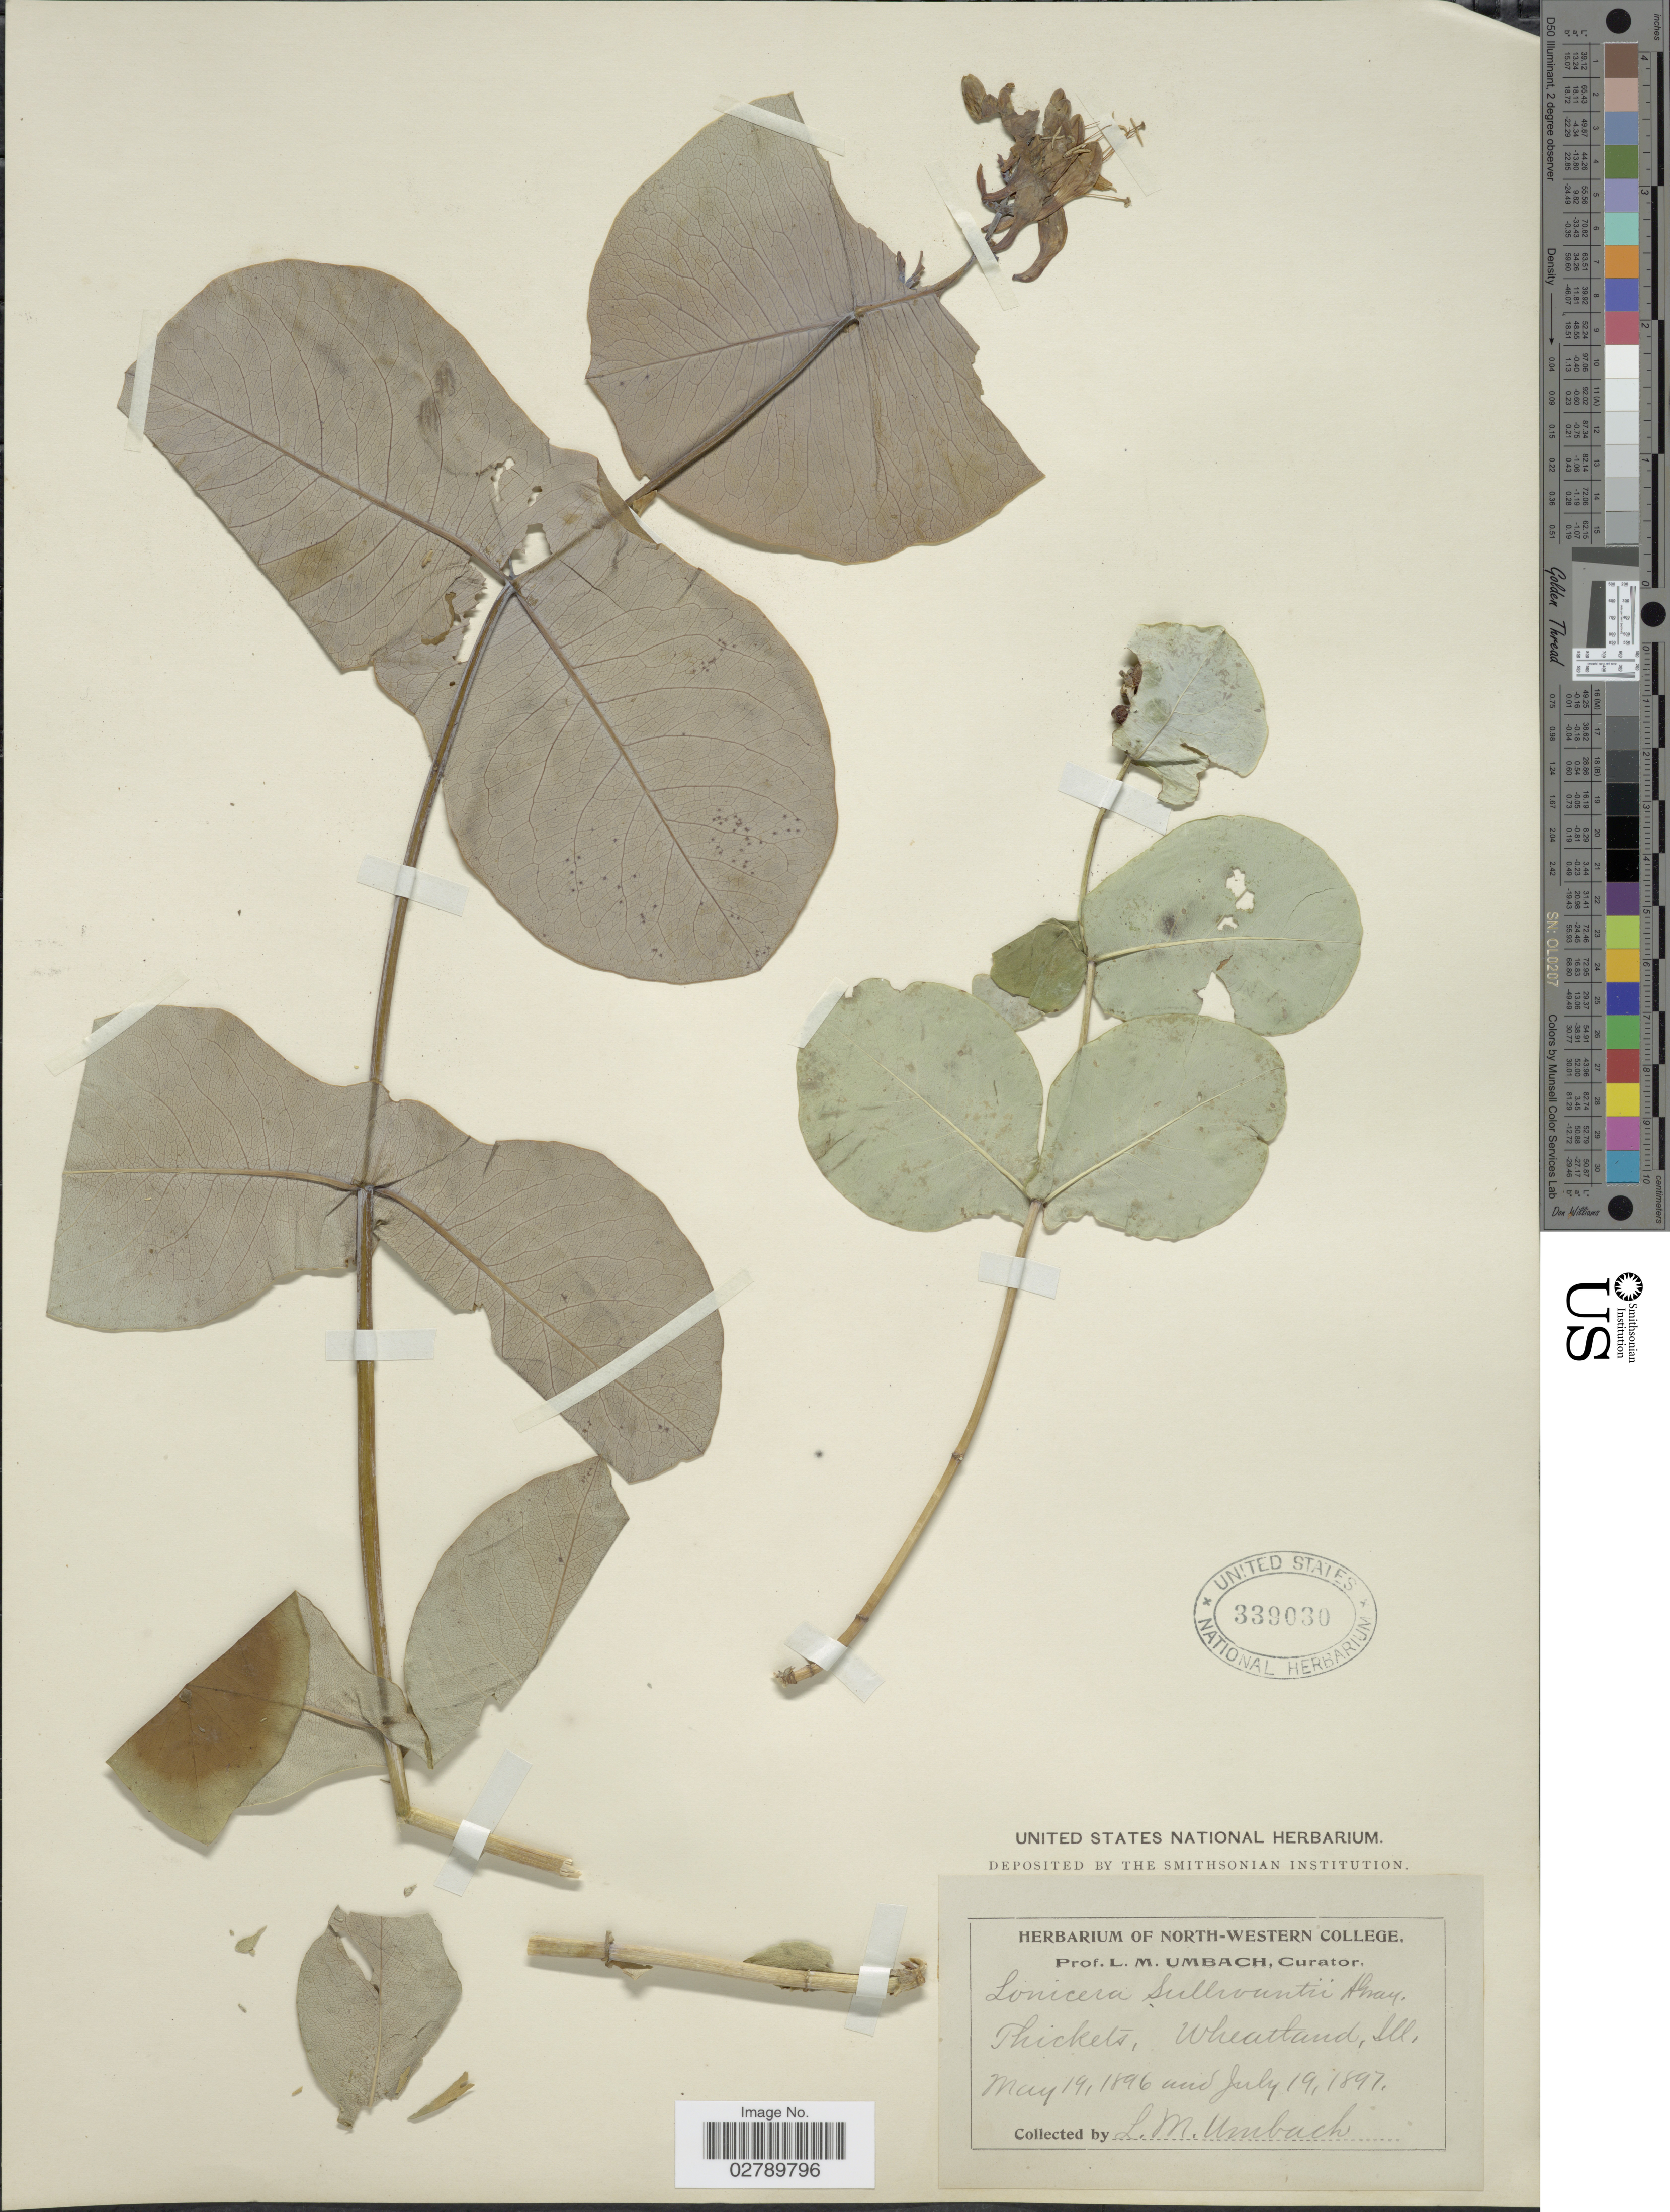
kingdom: Plantae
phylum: Tracheophyta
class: Magnoliopsida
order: Dipsacales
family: Caprifoliaceae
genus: Lonicera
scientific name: Lonicera prolifera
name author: (O. Kirchner) Booth ex Rehder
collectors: L. M. Umbach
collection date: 1896-05-19/1897-07-19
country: United States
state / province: Illinois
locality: Thickets, Wheatland.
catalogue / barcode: US 339030